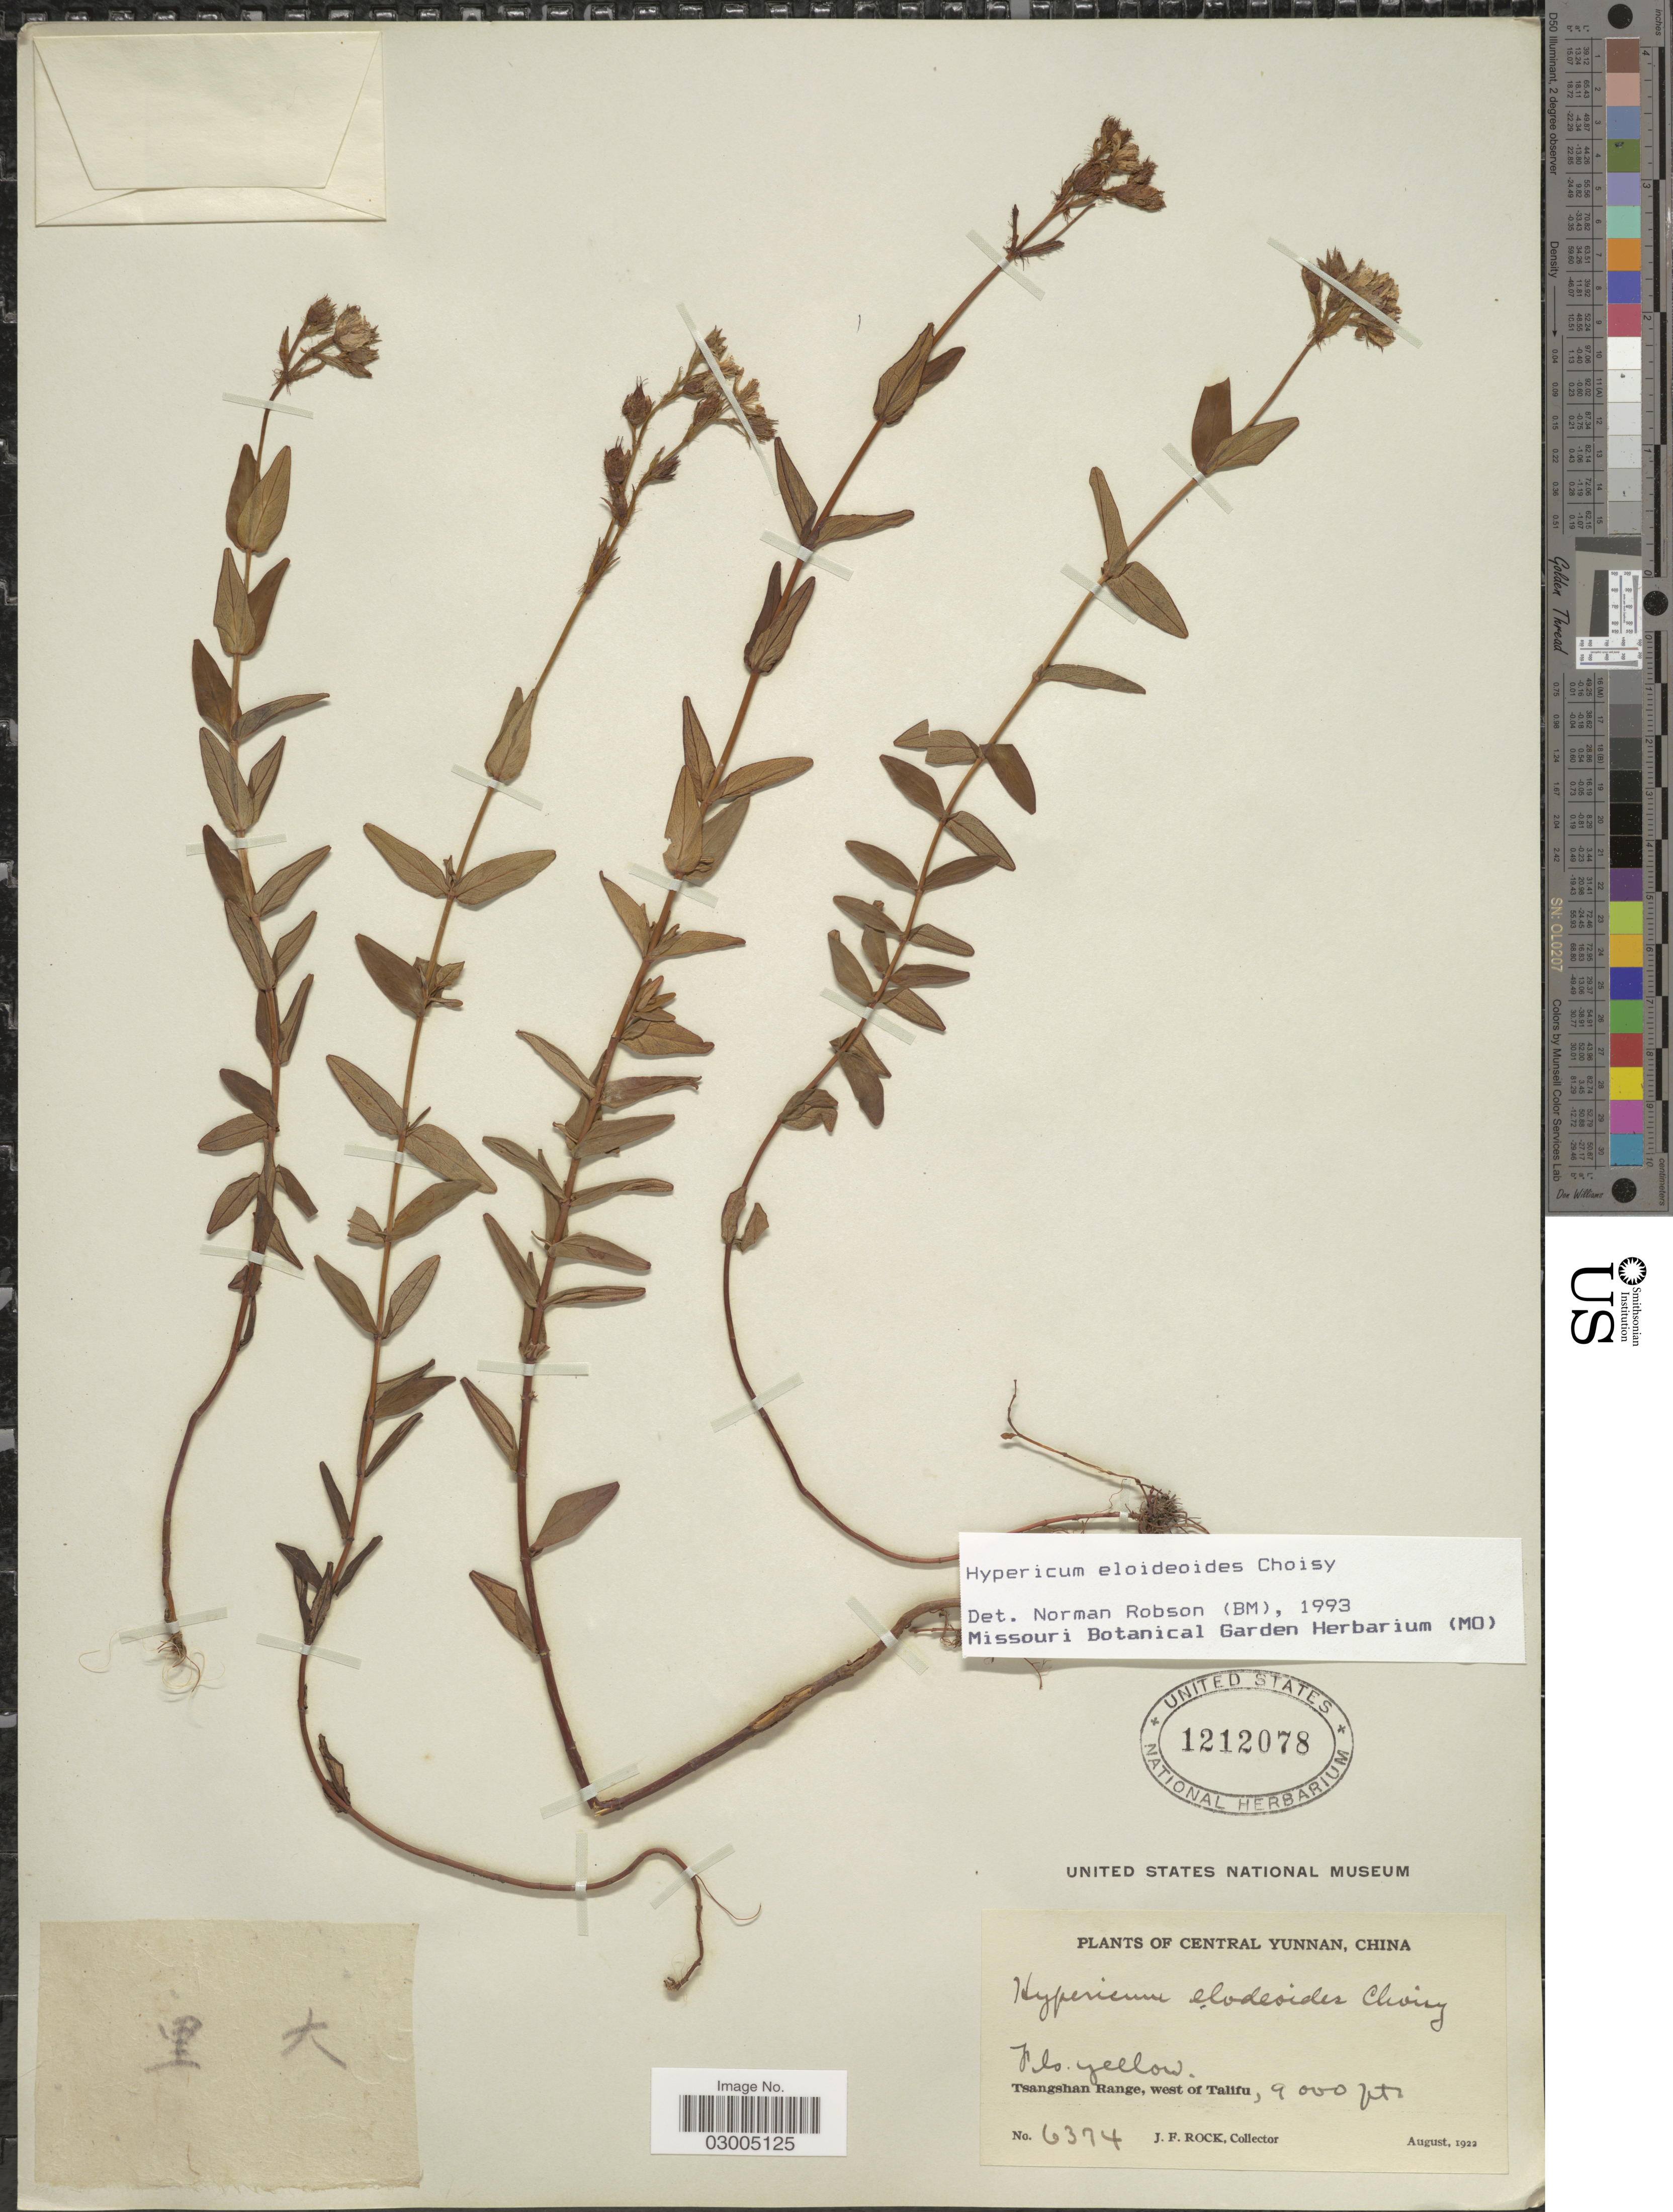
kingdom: Plantae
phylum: Tracheophyta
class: Magnoliopsida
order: Malpighiales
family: Hypericaceae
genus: Hypericum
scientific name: Hypericum elodeoides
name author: Choisy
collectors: J. Rock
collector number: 6374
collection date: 1922-08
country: China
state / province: Yunnan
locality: Central Yunnan. Tsangshan Range, west of Talifu.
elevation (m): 2743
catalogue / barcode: US 1212078